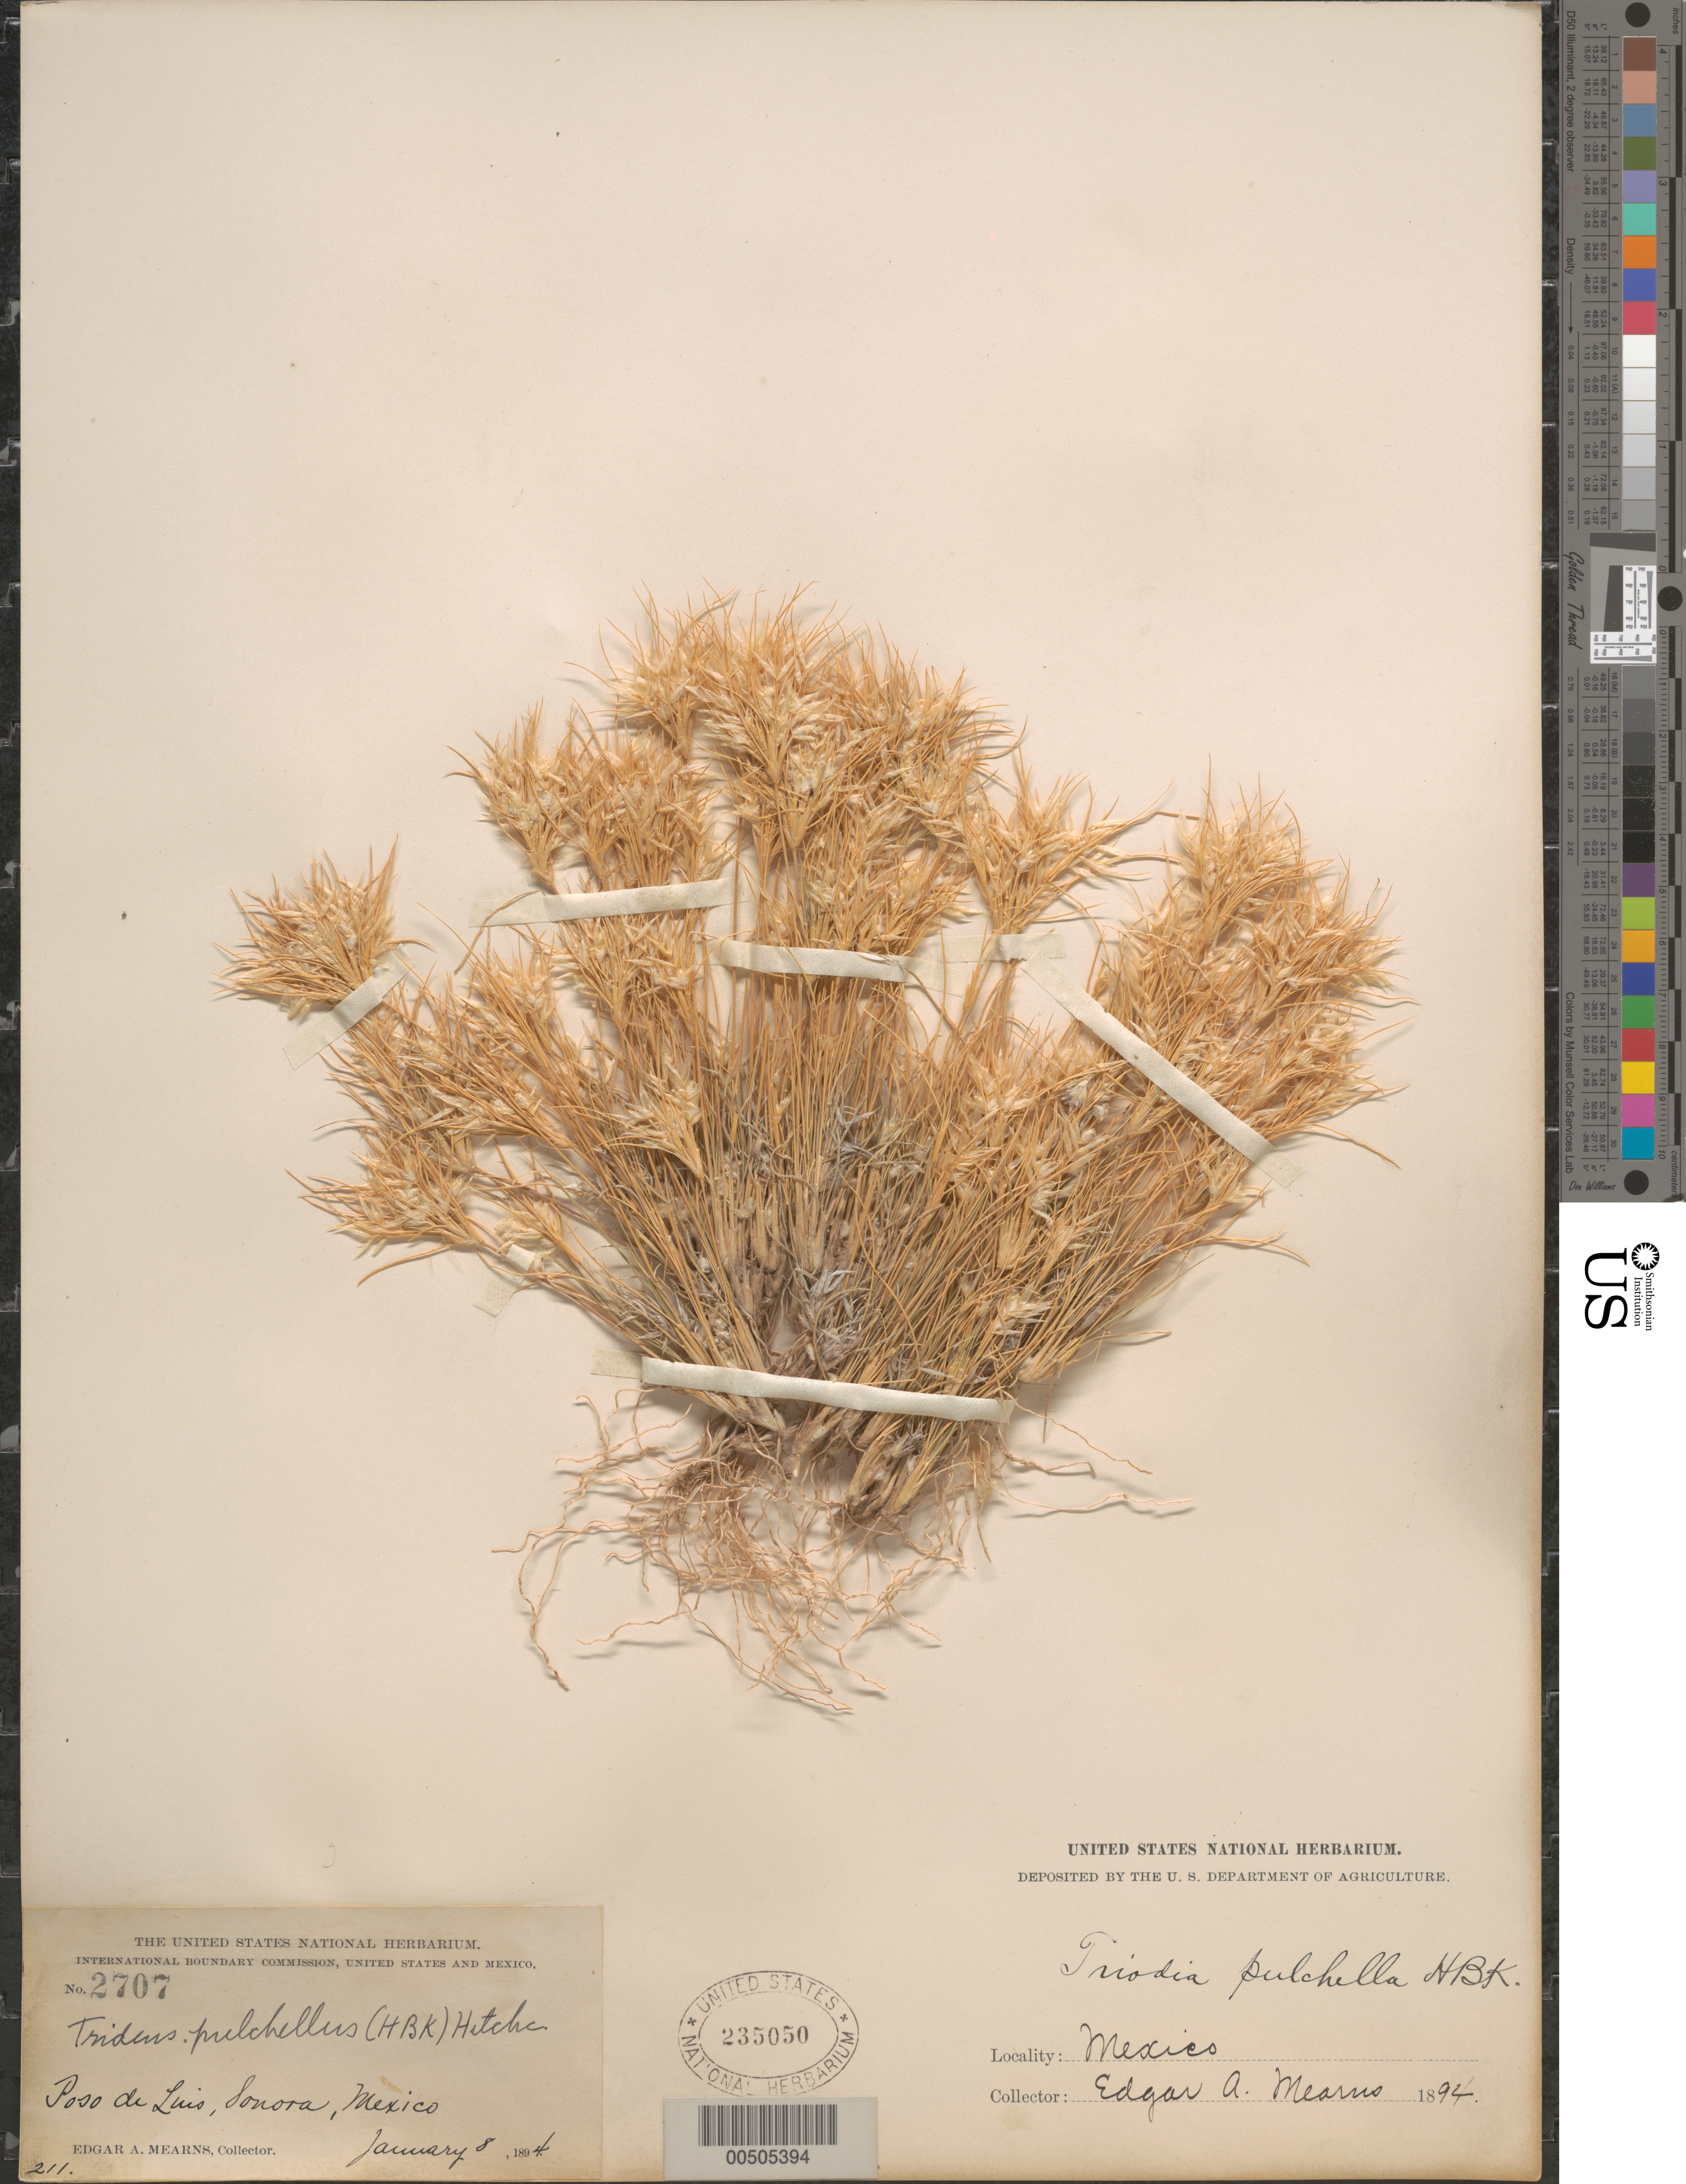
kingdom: Plantae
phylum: Tracheophyta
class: Liliopsida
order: Poales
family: Poaceae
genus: Erioneuron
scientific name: Erioneuron pulchellum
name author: (Kunth) Tateoka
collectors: E. A. Mearns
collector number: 2707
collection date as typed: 8 Jan 1894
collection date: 1894-01-08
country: Mexico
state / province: Sonora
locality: Poso de Luis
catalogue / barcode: US 235050